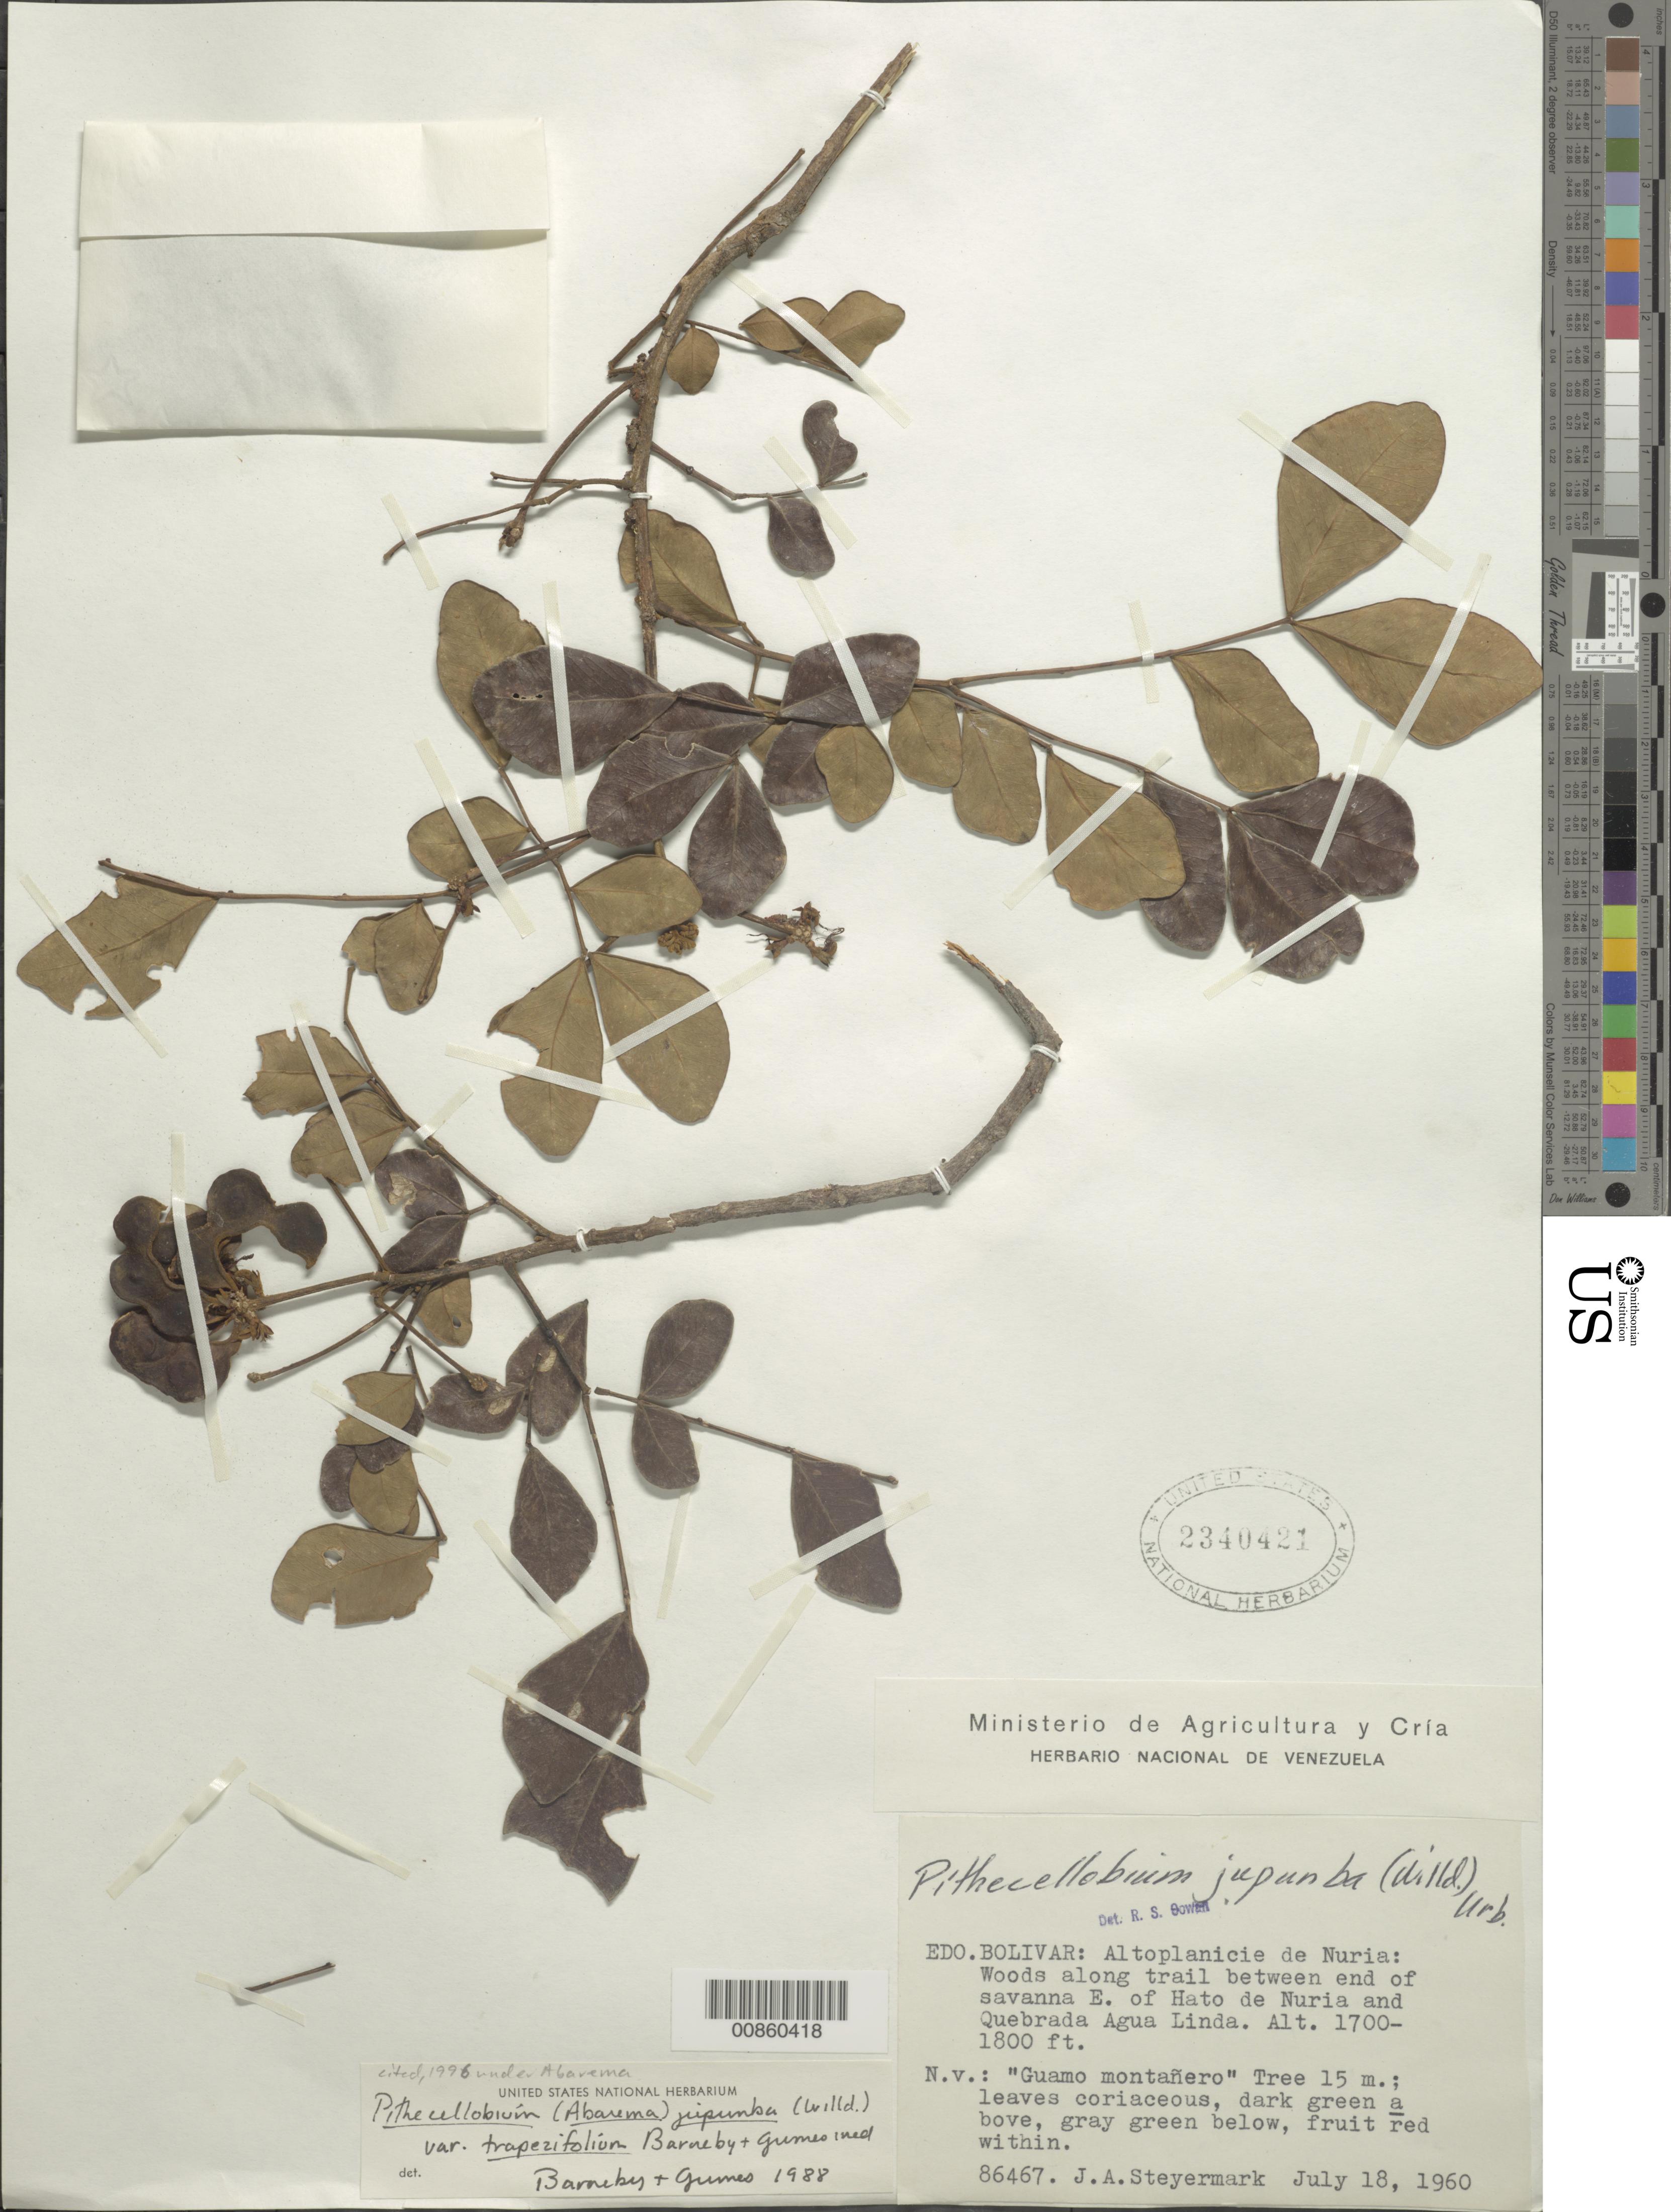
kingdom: Plantae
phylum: Tracheophyta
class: Magnoliopsida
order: Fabales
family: Fabaceae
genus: Jupunba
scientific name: Jupunba trapezifolia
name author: (Vahl) Moldenke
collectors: J. Steyermark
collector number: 86467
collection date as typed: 18-Jul-60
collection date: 1960-07-18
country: Venezuela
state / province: Bolívar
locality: Altiplanicie de Nuria, E of Hato de Nuria and quebrada Agua Linda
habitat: Woods along trail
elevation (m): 518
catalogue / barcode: US 2340421